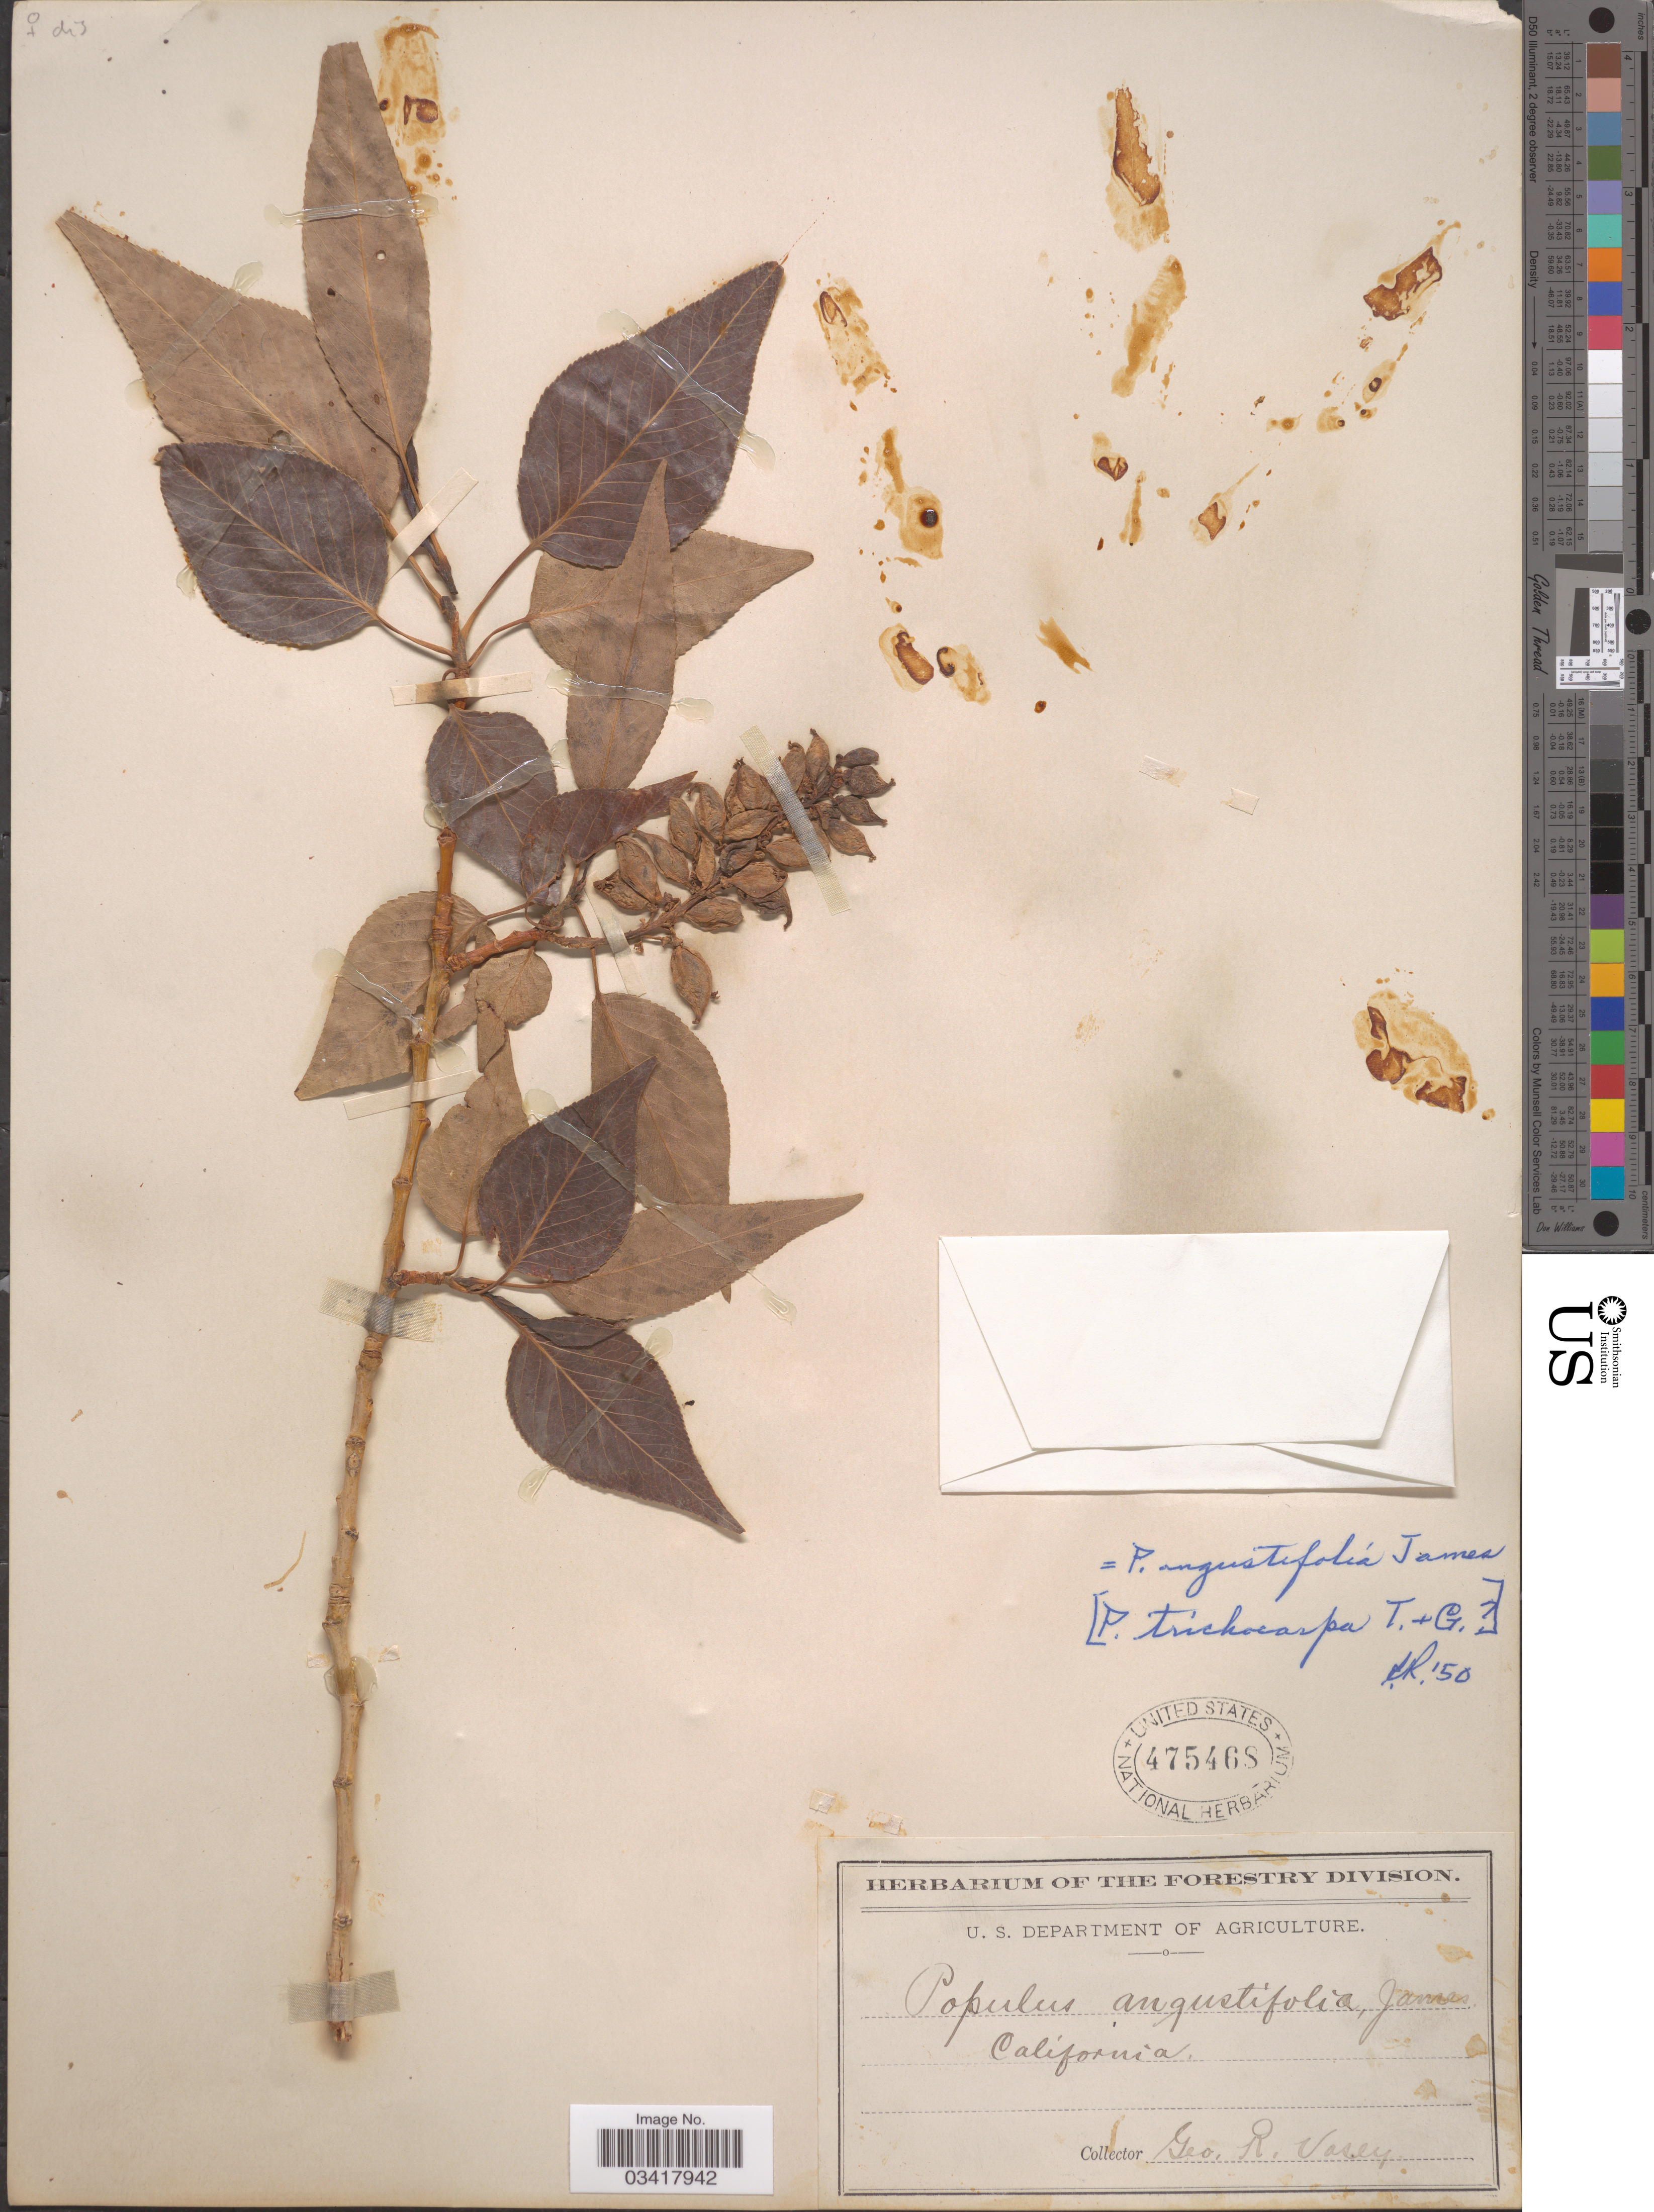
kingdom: Plantae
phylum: Tracheophyta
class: Magnoliopsida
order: Malpighiales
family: Salicaceae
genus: Populus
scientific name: Populus trichocarpa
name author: Torr. & A. Gray ex W. Hook.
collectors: G. R. Vasey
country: United States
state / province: California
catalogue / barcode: US 475468